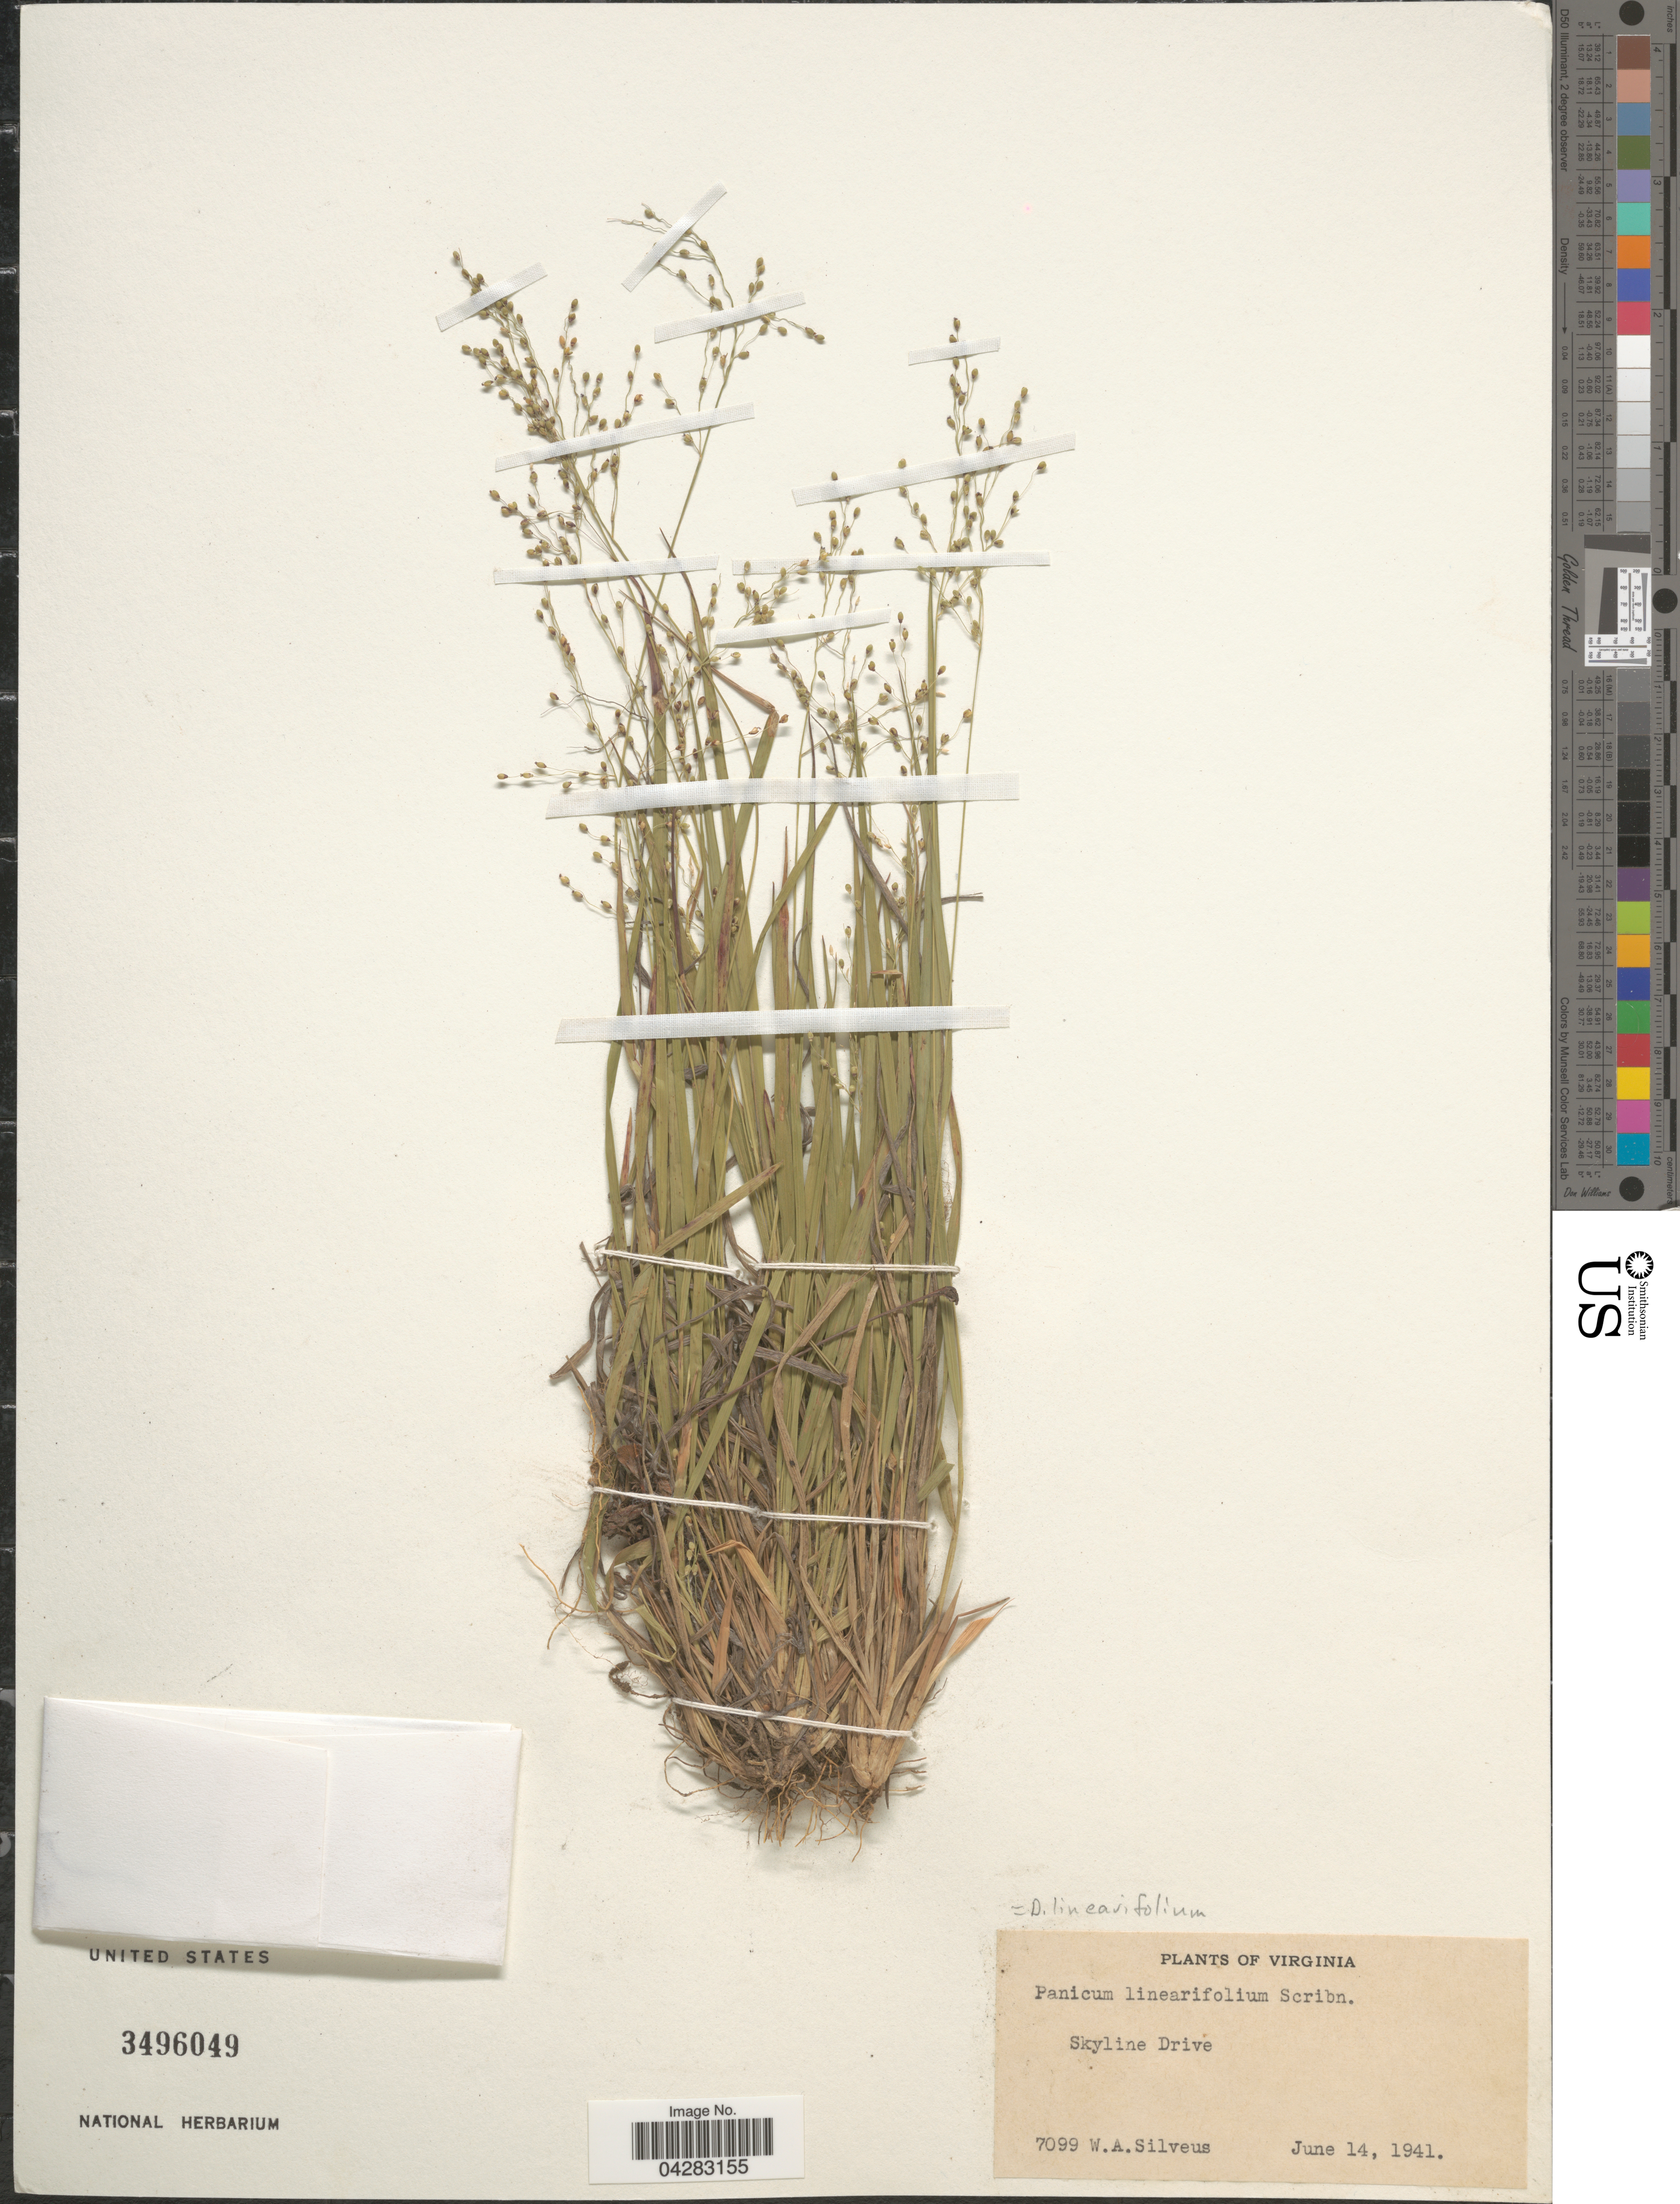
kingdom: Plantae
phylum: Tracheophyta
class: Liliopsida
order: Poales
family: Poaceae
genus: Dichanthelium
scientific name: Dichanthelium linearifolium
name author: (Scribn.) Gould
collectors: W. Silveus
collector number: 7099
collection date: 1941-06-14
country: United States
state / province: Virginia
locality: Skyline Drive.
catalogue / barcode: US 3496049